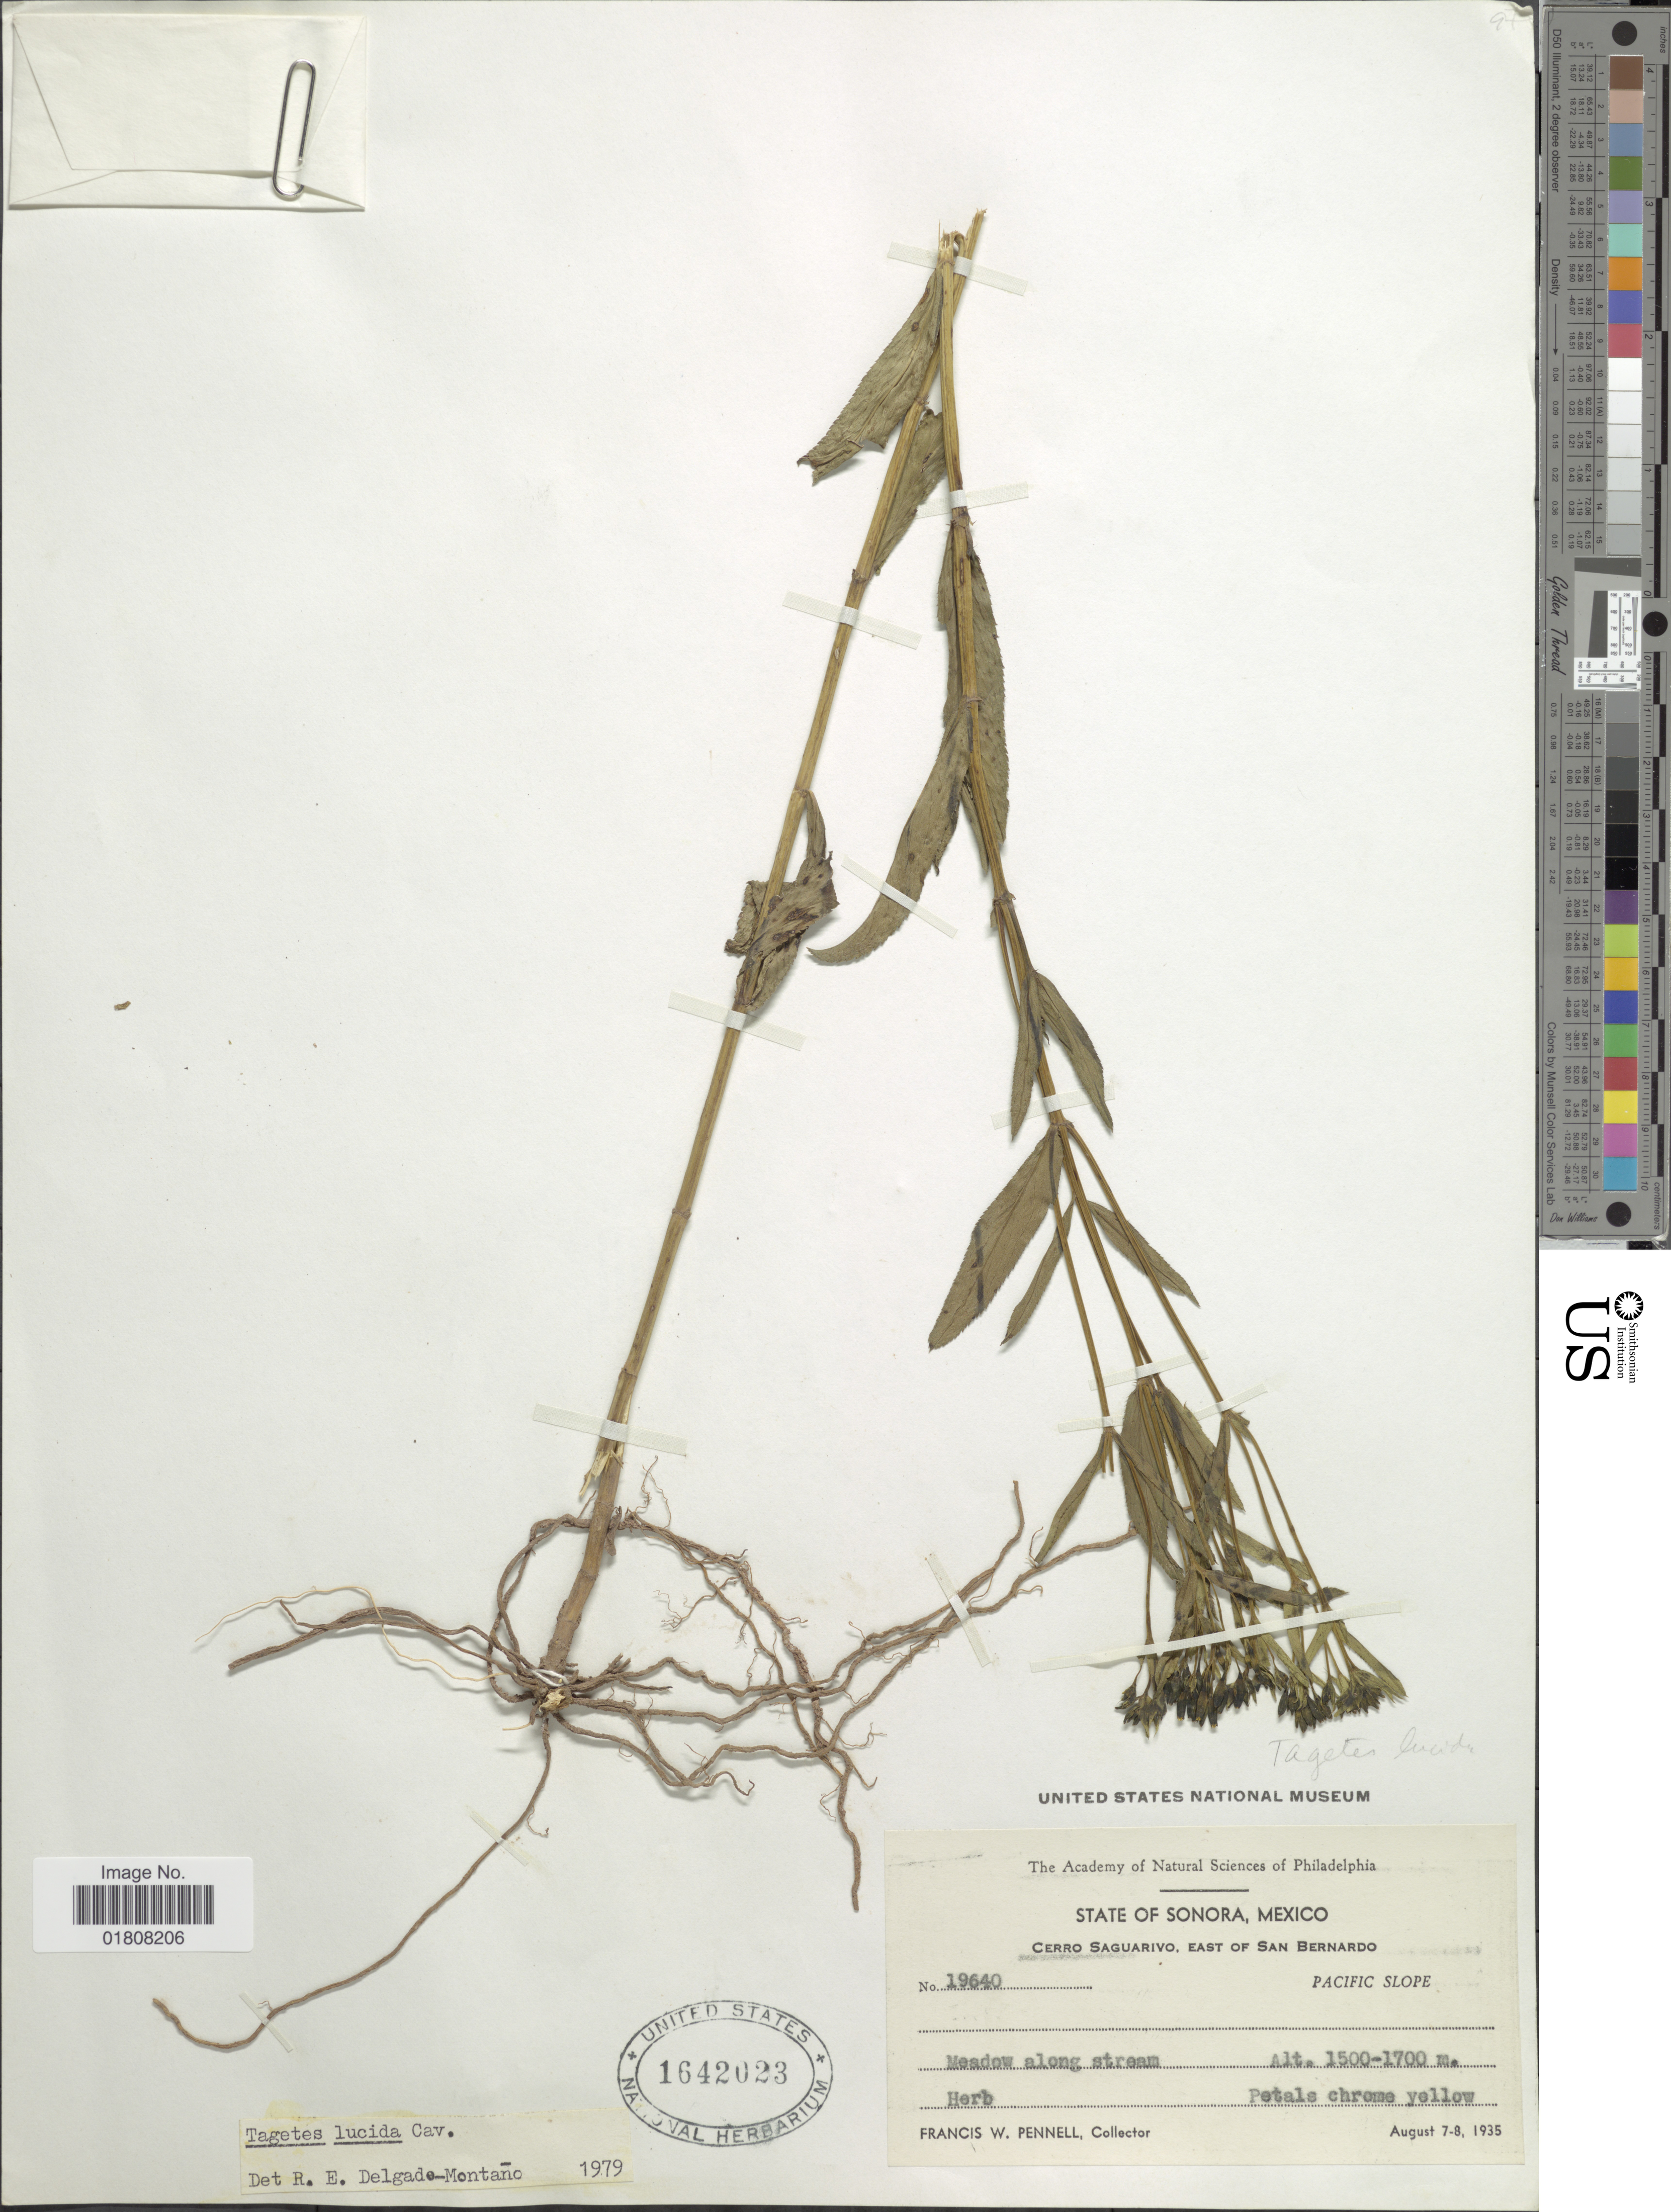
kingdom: Plantae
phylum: Tracheophyta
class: Magnoliopsida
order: Asterales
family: Asteraceae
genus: Tagetes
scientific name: Tagetes lucida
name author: Cav.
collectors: F. W. Pennell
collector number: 19640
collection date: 1935-08-07/1935-08-08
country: Mexico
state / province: Sonora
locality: Cerro Saguarivo, East of San Bernardo, Pacific Slope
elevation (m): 1500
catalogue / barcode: US 1642023